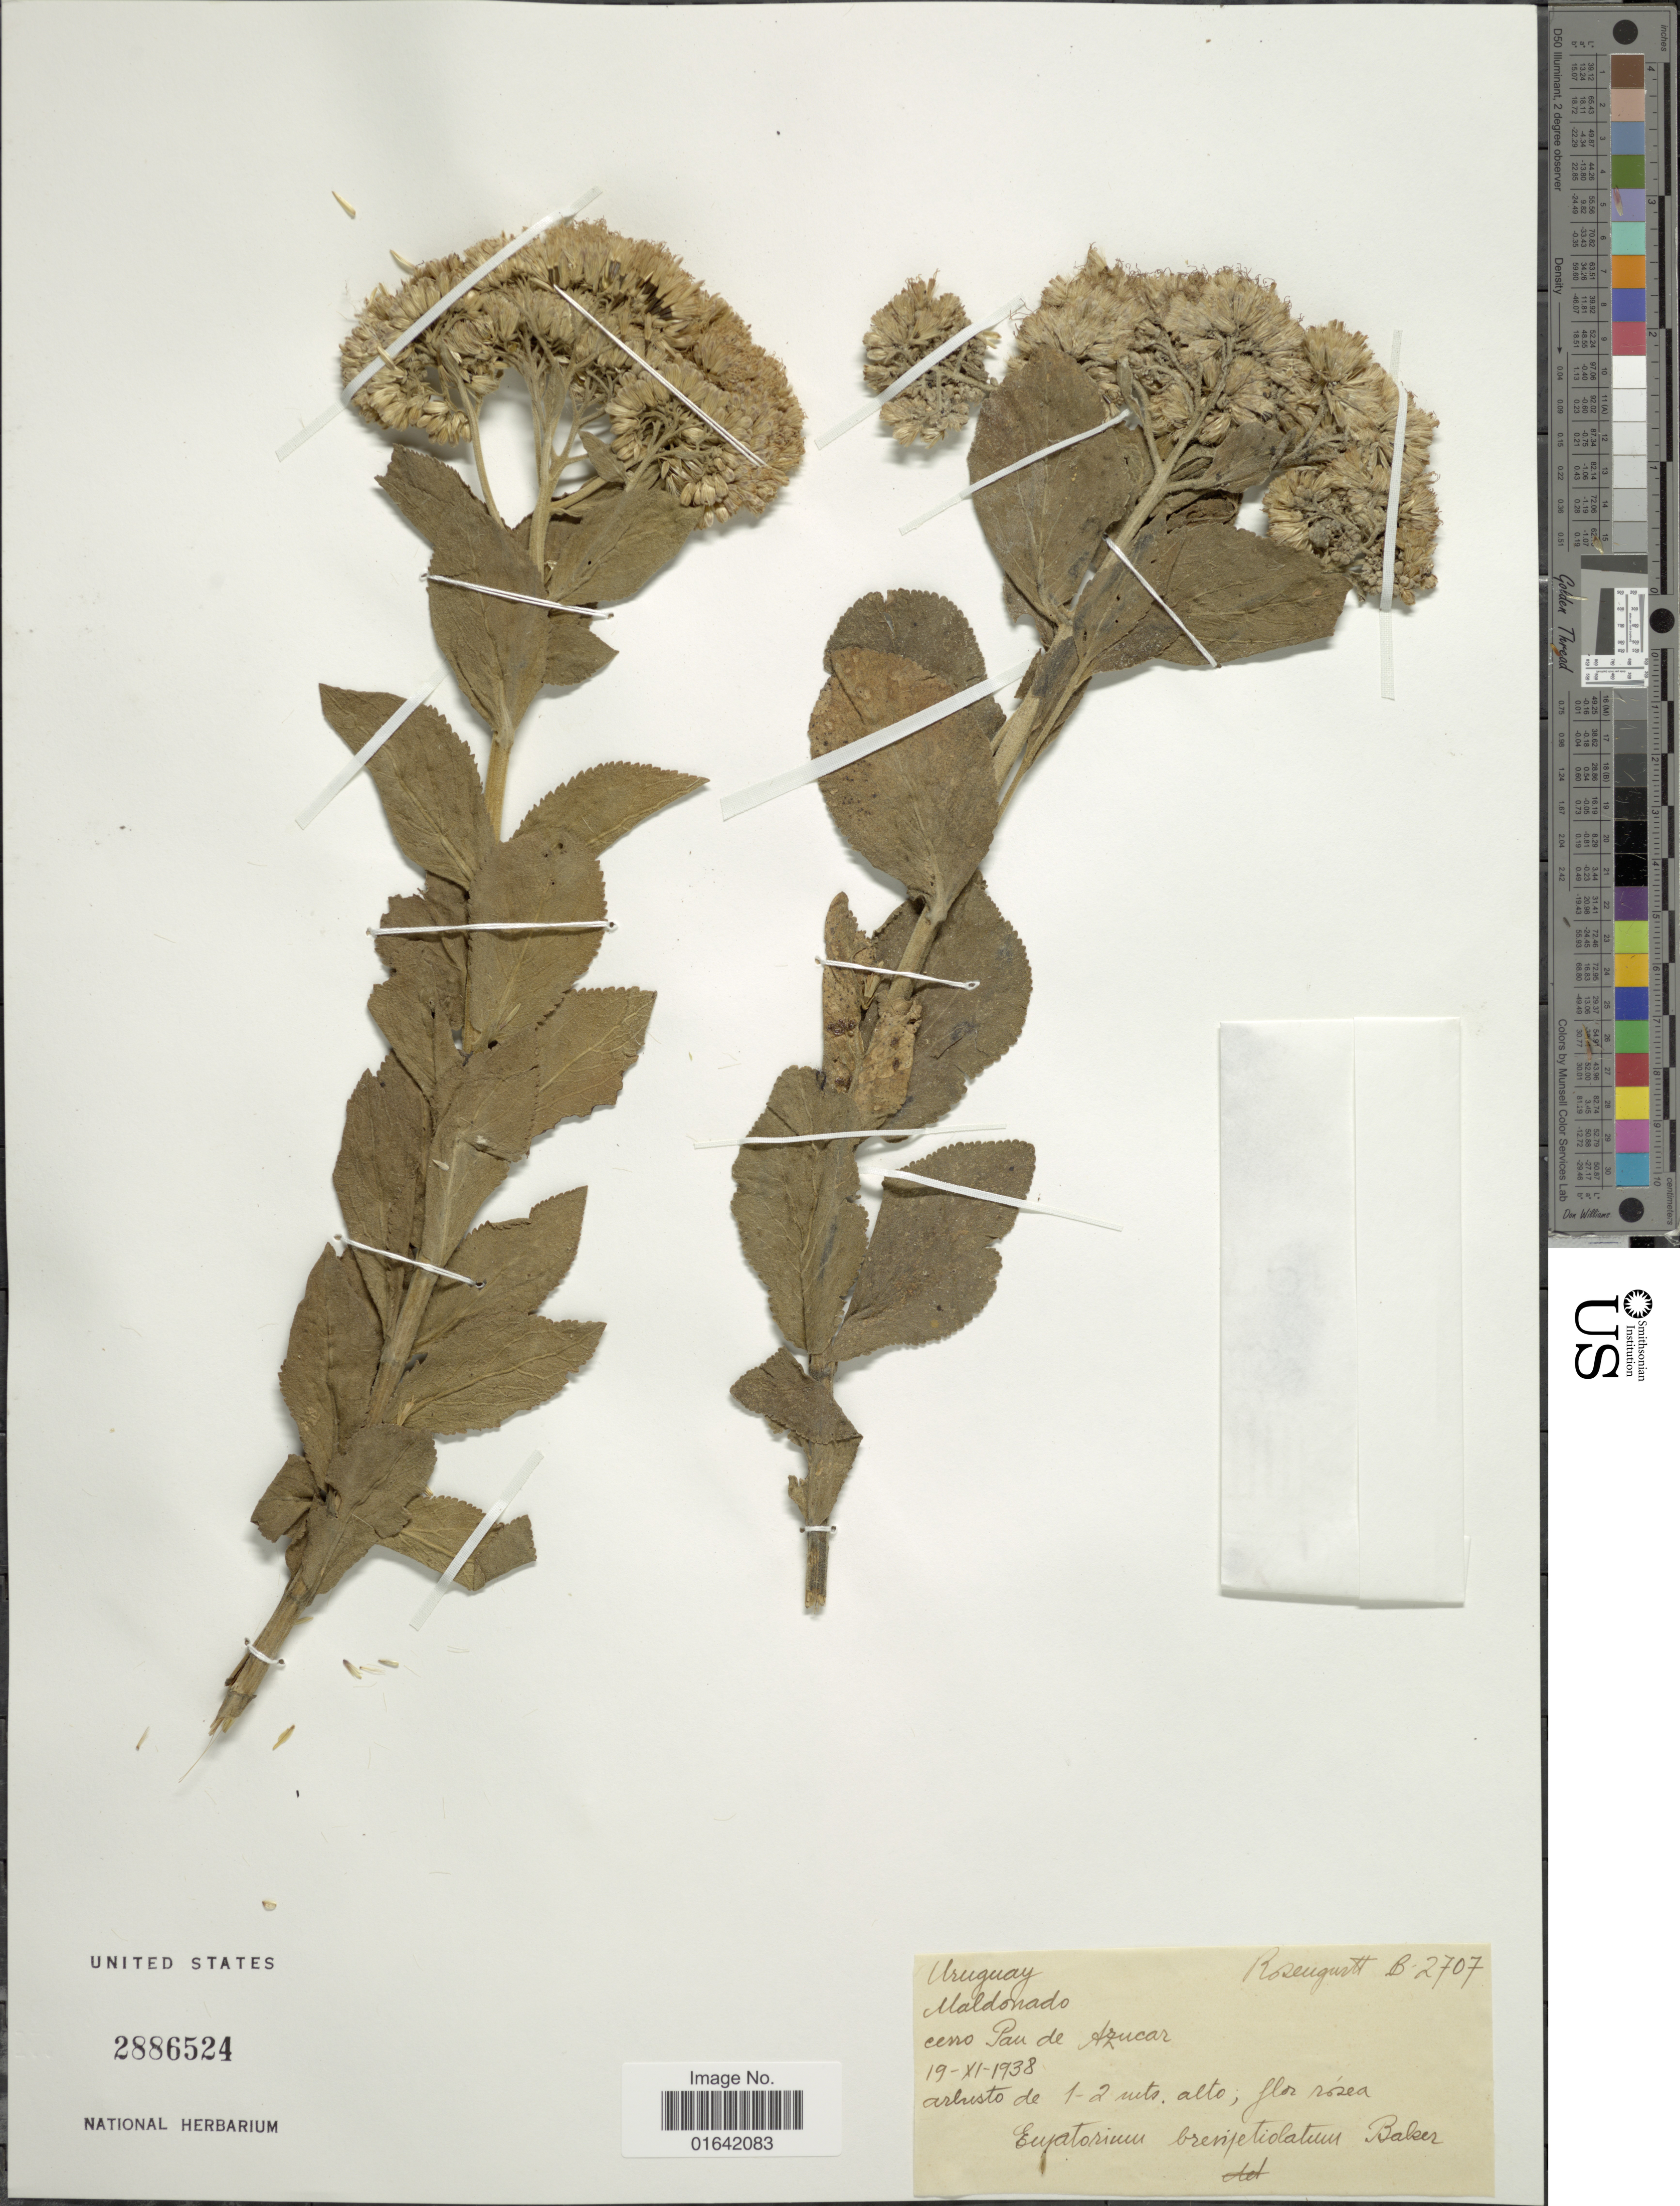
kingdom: Plantae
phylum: Tracheophyta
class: Magnoliopsida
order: Asterales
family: Asteraceae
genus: Grazielia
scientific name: Grazielia brevipetiolatum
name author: Sch. Bip.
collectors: B. Rosengurtt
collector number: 2707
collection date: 1938-11-19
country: Uruguay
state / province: Maldonado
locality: Cerro Pau de Azucar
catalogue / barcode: US 2886524